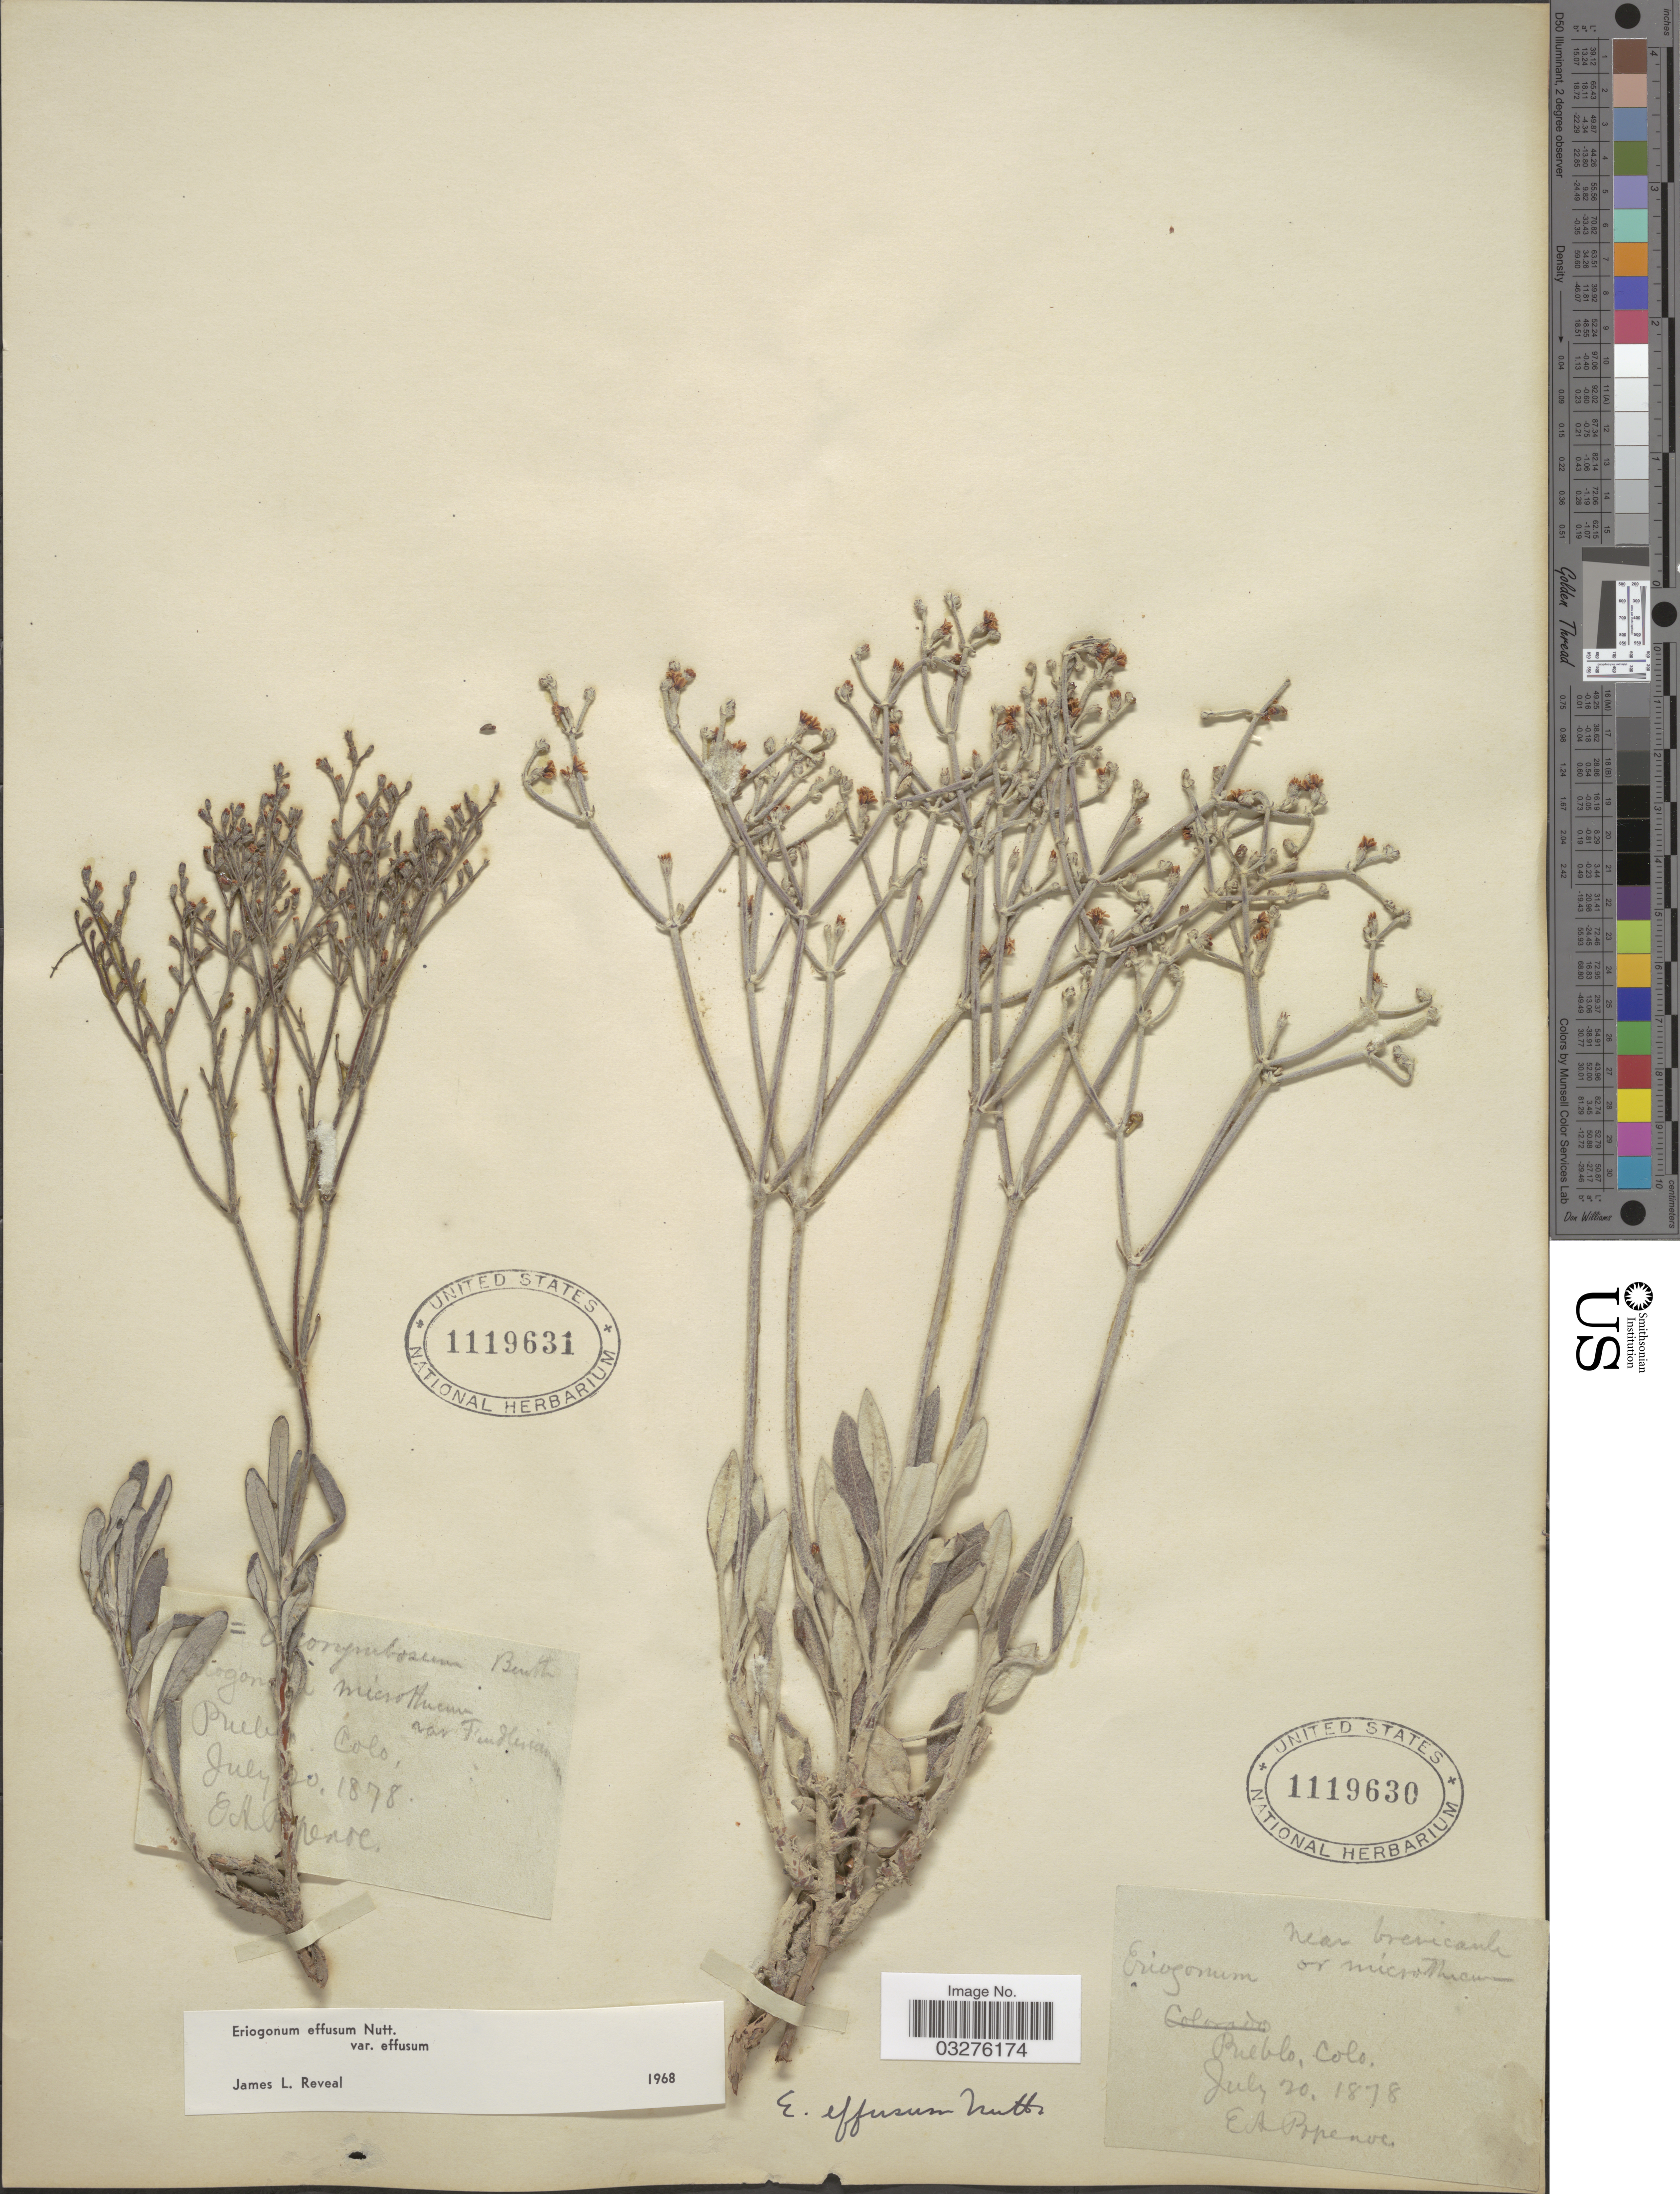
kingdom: Plantae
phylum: Tracheophyta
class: Magnoliopsida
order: Caryophyllales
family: Polygonaceae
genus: Eriogonum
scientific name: Eriogonum effusum var. effusum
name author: Nutt.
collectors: E. A. Popenoe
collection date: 1878-07-20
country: United States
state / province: Colorado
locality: Pueblo.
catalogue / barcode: US 1119631-2